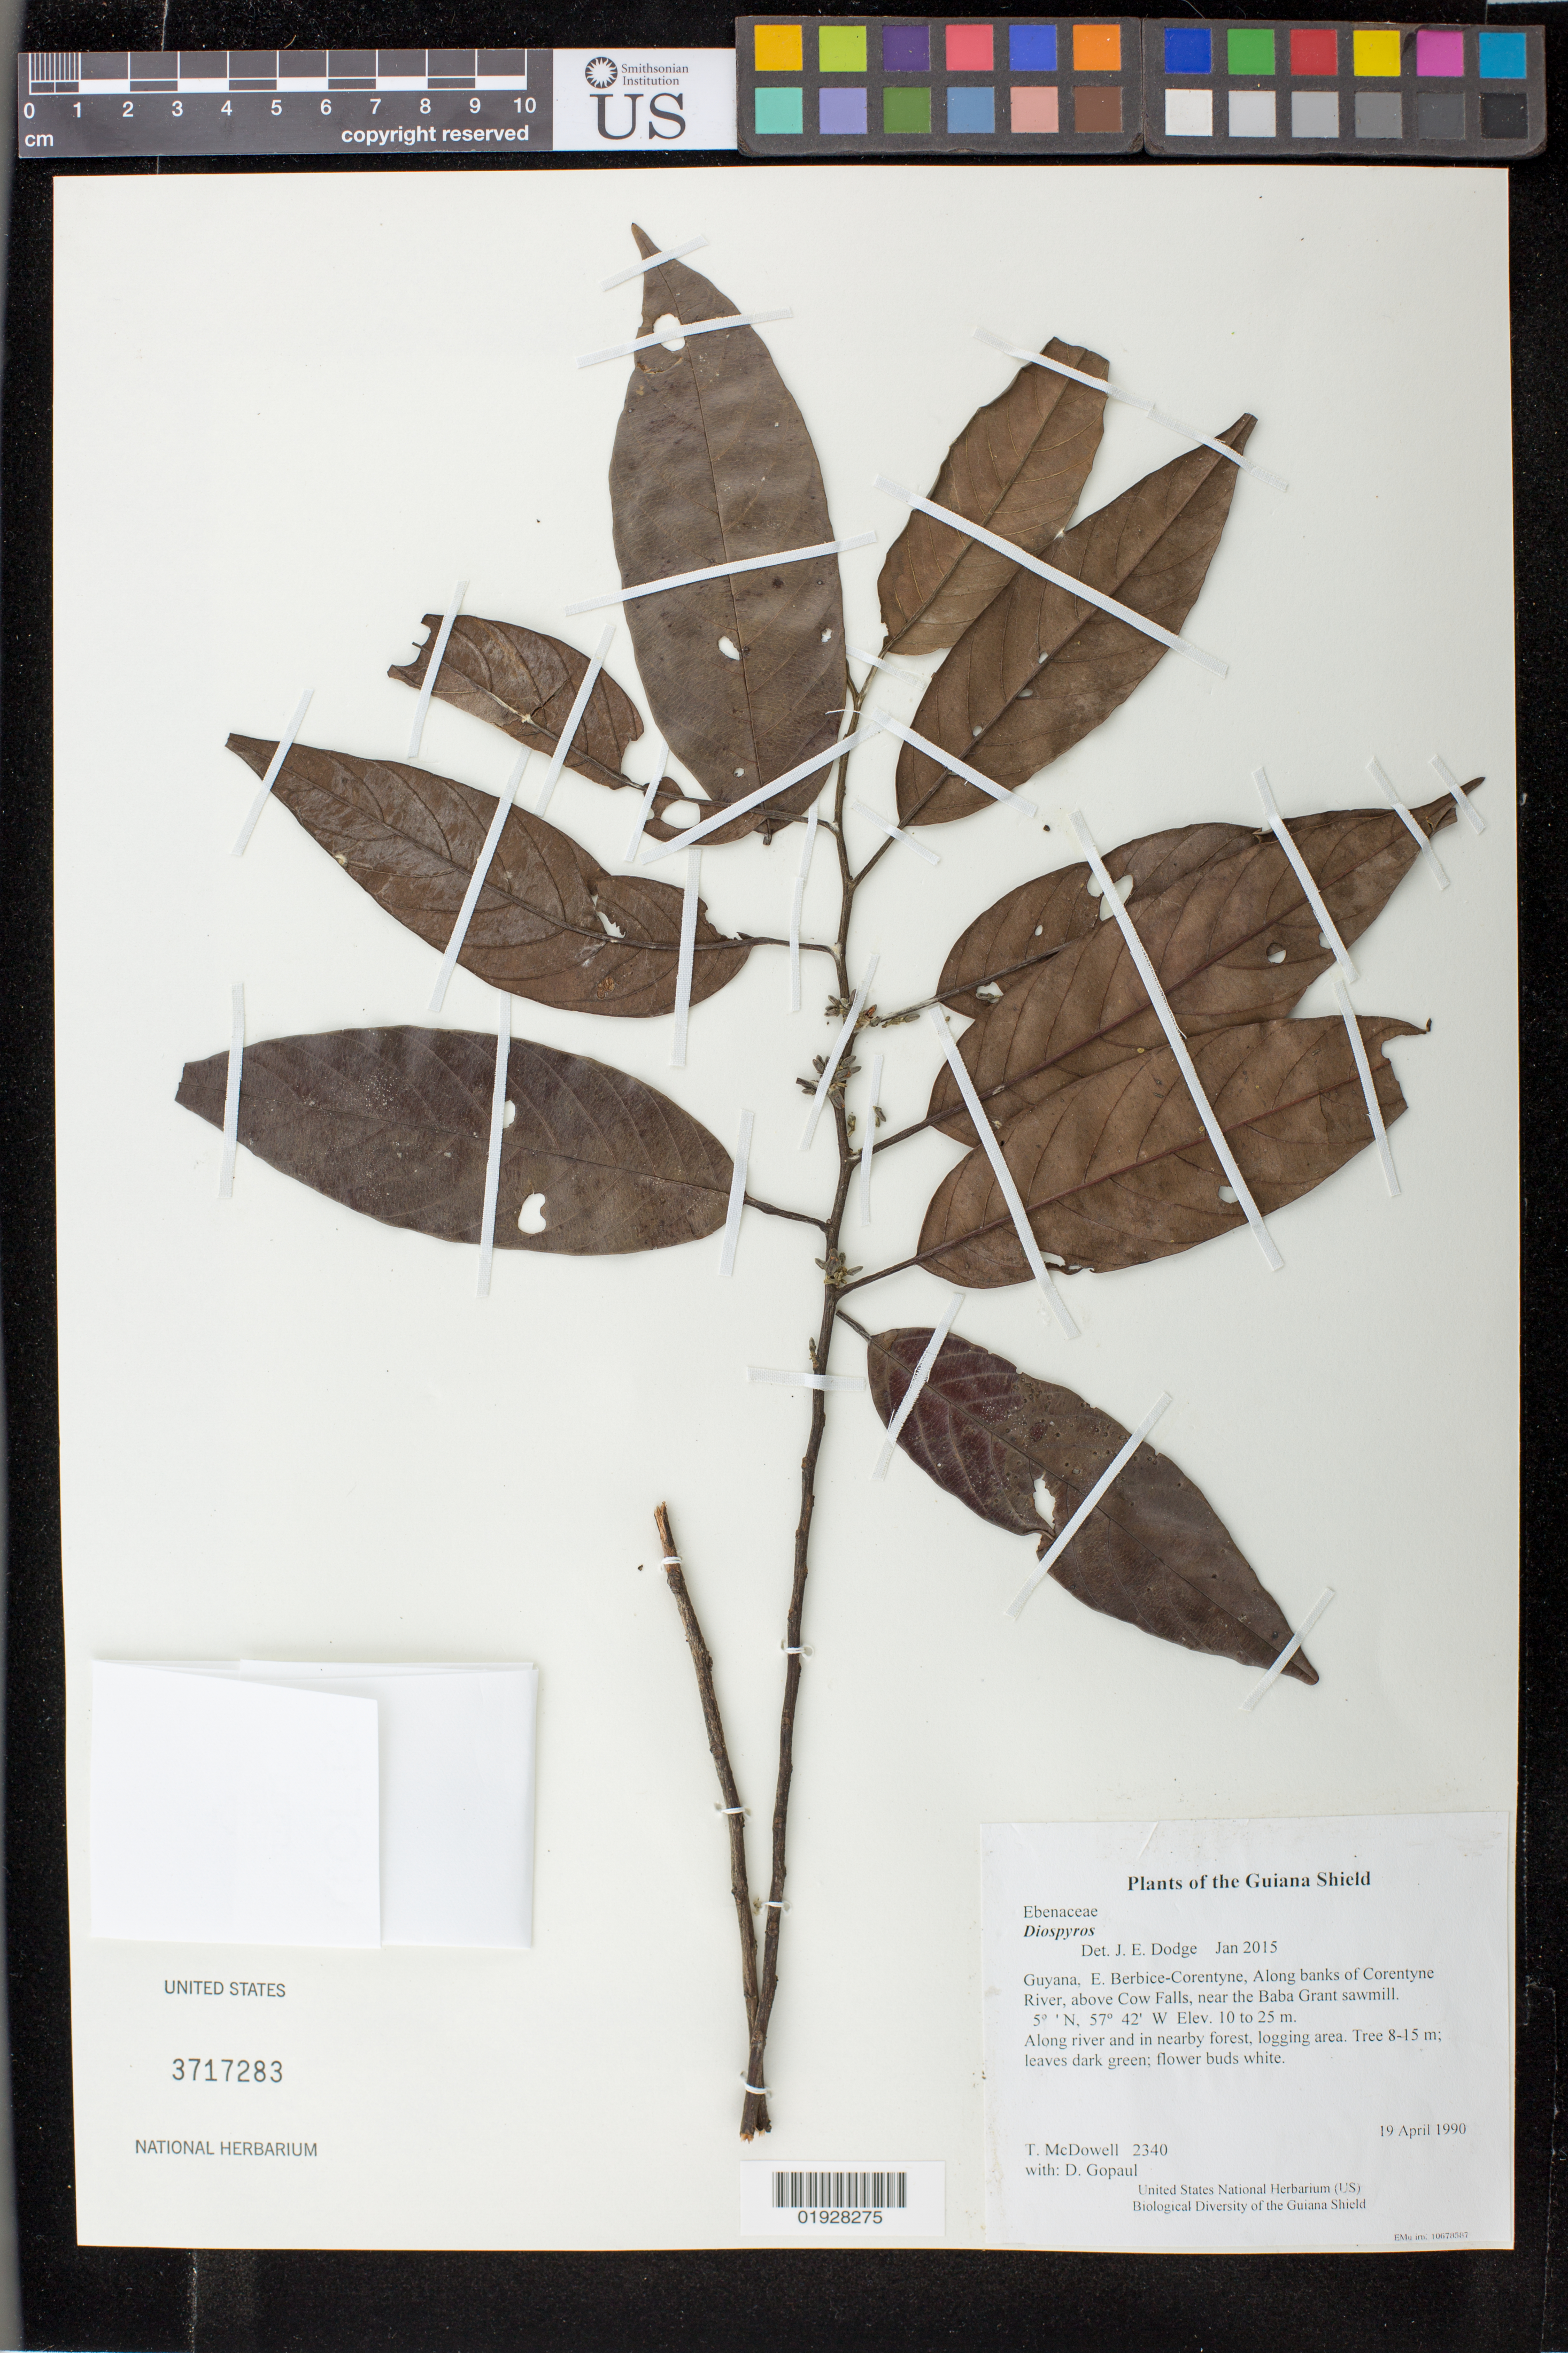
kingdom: Plantae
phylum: Tracheophyta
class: Magnoliopsida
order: Ericales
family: Ebenaceae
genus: Diospyros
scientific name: Diospyros sp.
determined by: Dodge, J. E.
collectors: T. McDowell & D. Gopaul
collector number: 2340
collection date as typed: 19 April 1990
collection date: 1990-04-19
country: Guyana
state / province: E. Berbice-Corentyne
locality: Along banks of Corentyne River, above Cow Falls, near the Baba Grant sawmill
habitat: Along river and in nearby forest, logging area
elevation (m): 10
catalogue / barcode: US 3717283